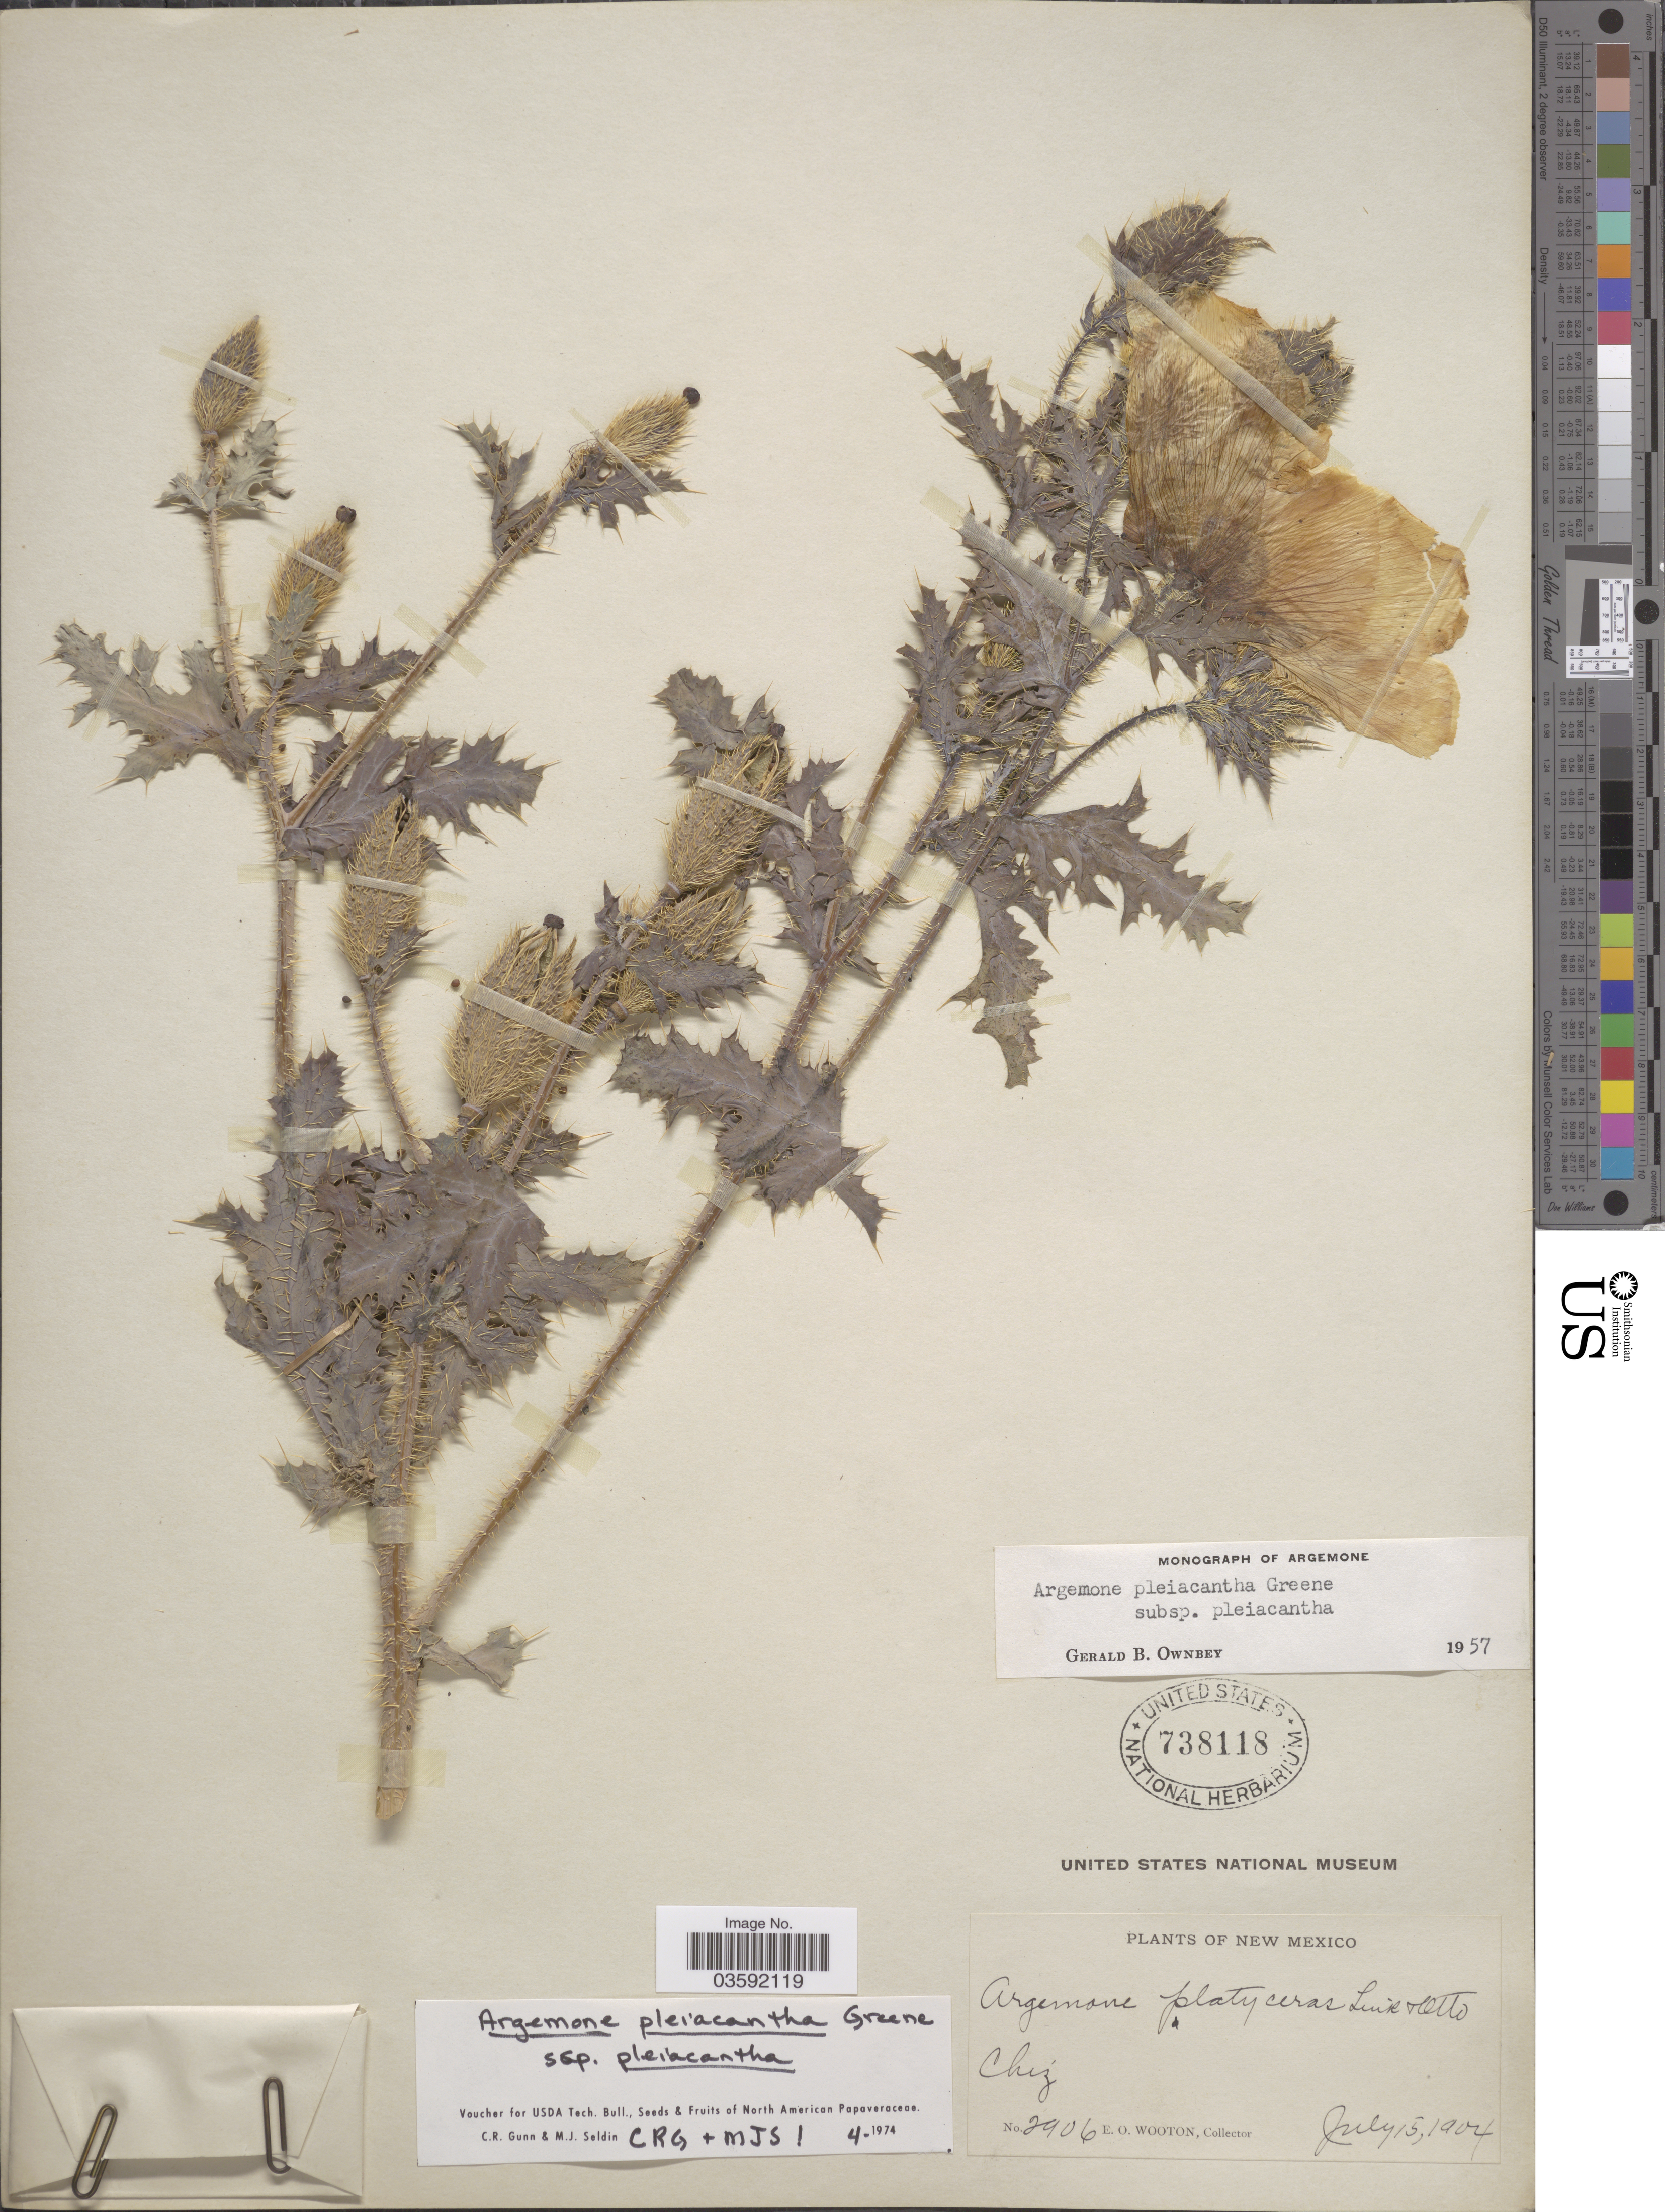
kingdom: Plantae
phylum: Tracheophyta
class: Magnoliopsida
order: Ranunculales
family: Papaveraceae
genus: Argemone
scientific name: Argemone pleiacantha subsp. pleiacantha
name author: Greene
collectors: E. O. Wooton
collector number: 2906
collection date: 1904-07-15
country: United States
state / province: New Mexico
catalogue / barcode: US 738118